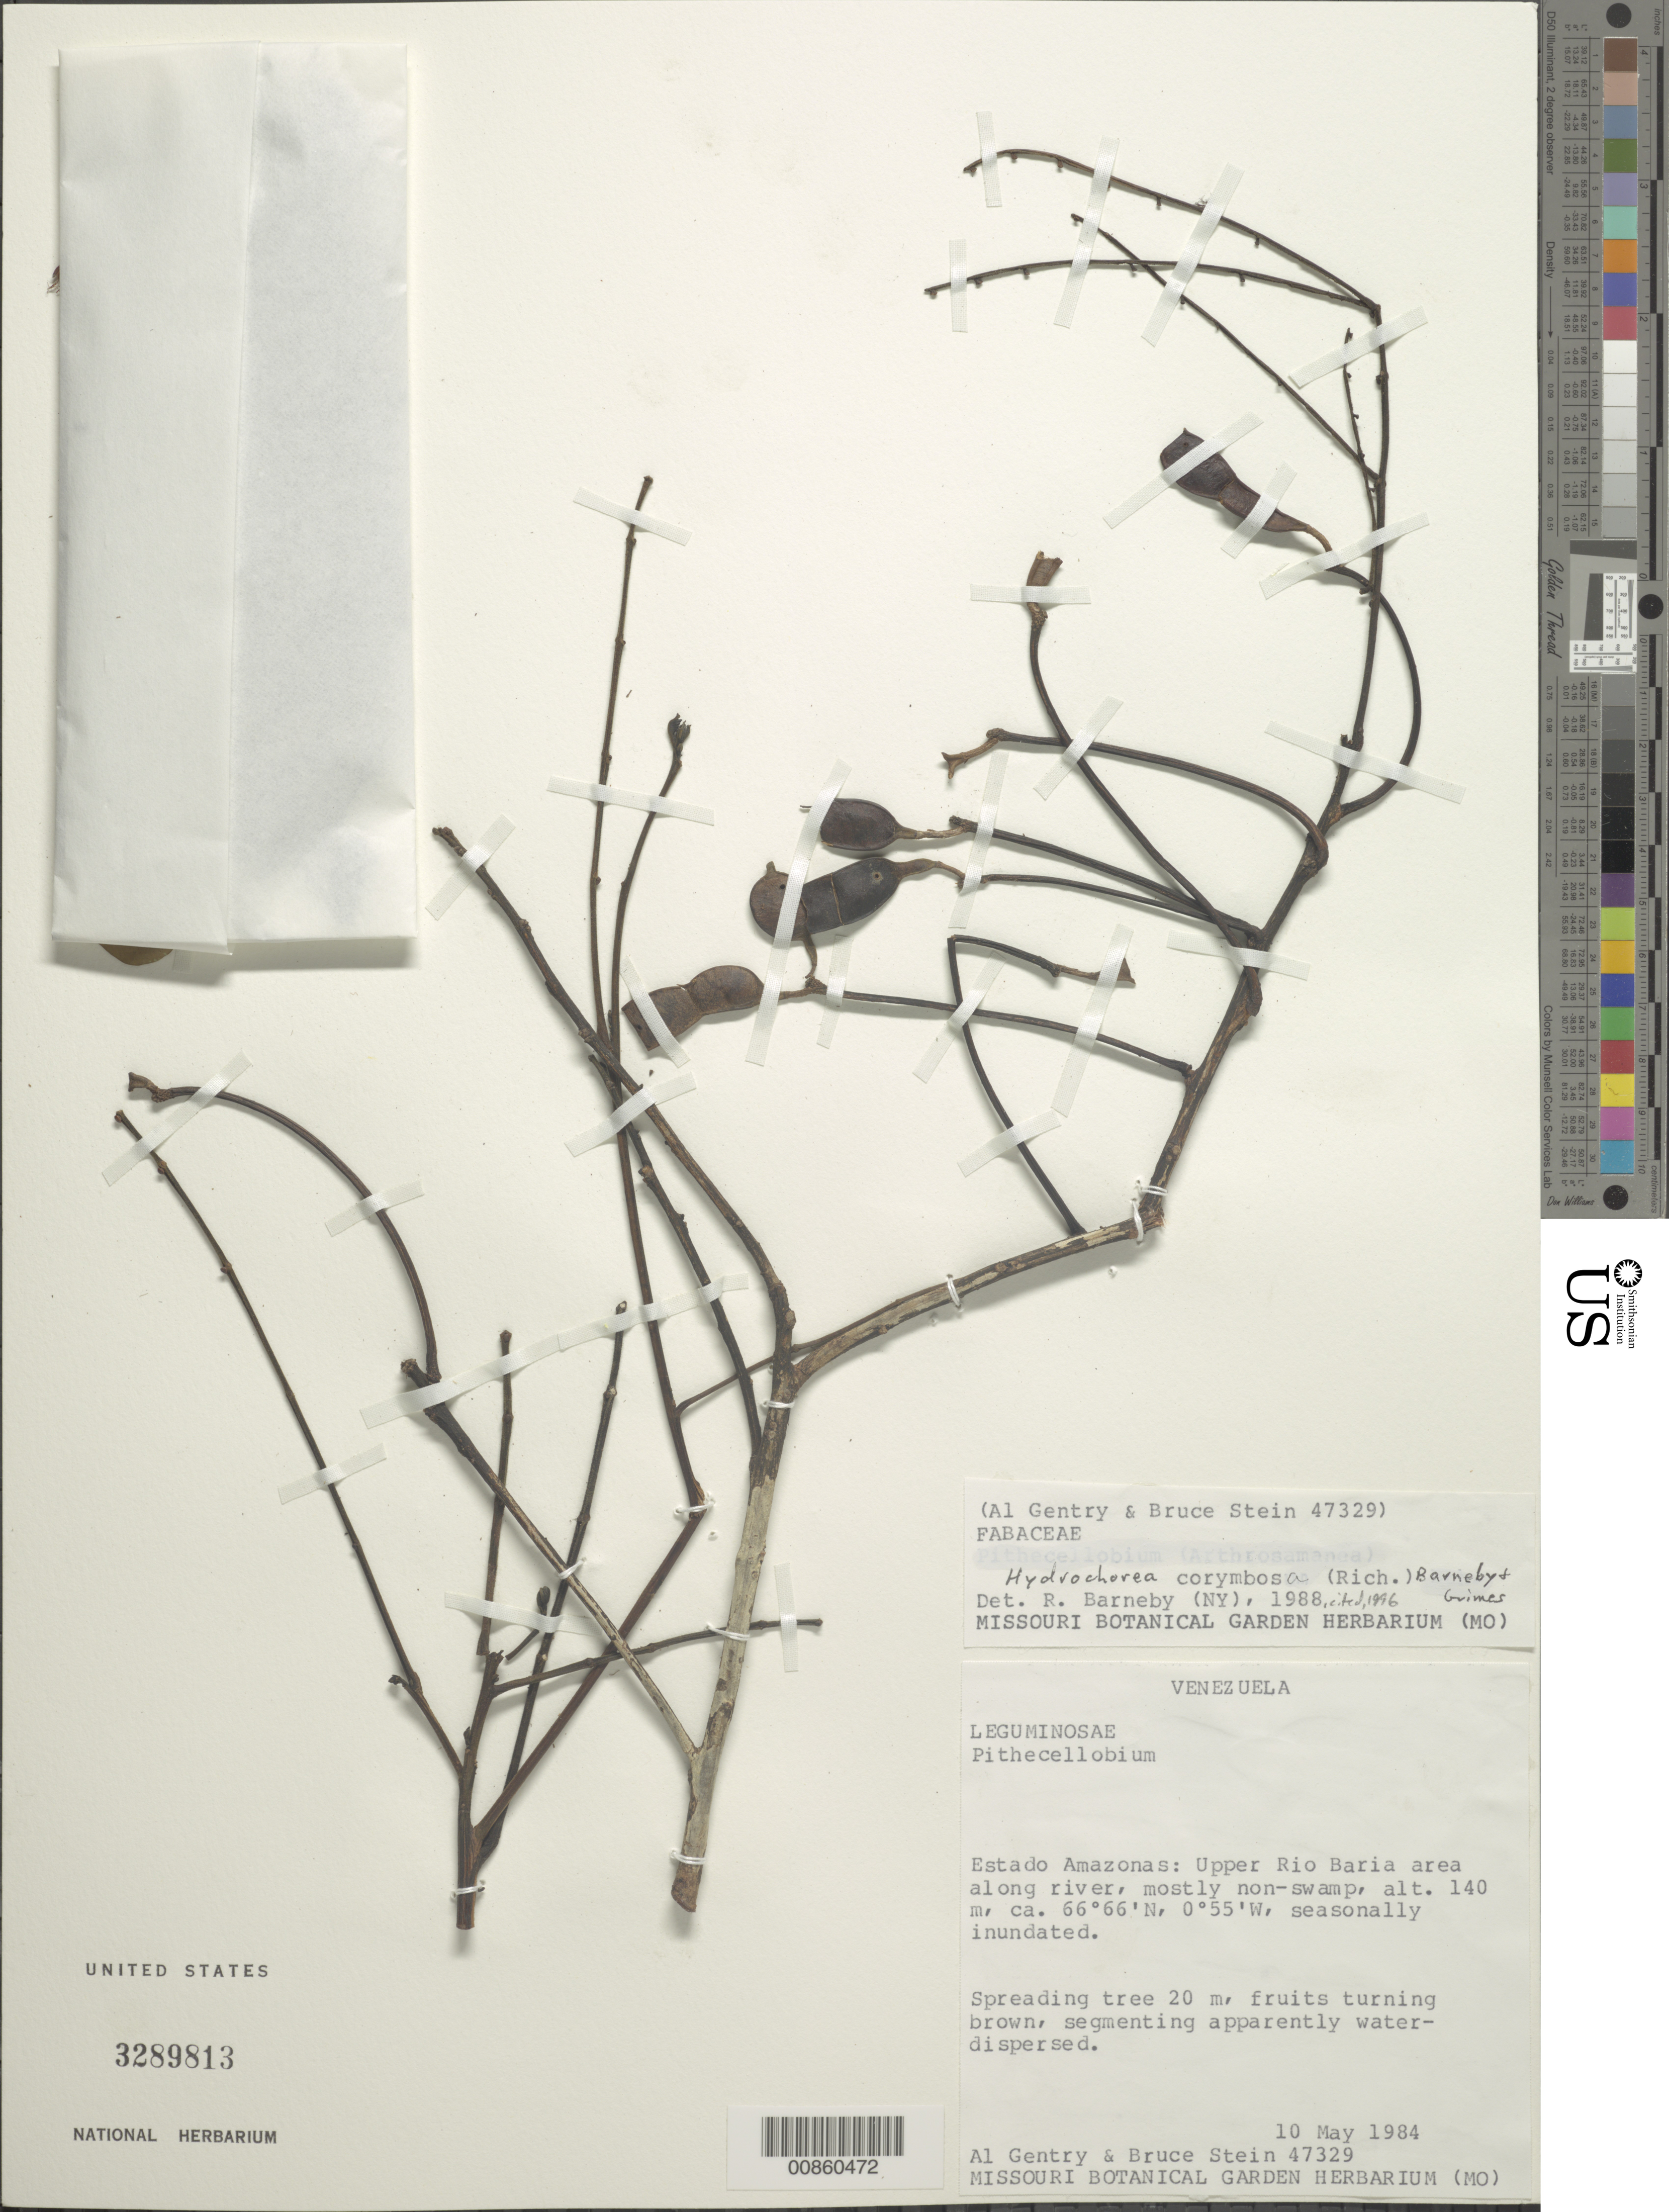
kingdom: Plantae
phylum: Tracheophyta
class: Magnoliopsida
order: Fabales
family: Fabaceae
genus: Hydrochorea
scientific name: Hydrochorea corymbosa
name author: (Rich.) Barneby & J.W. Grimes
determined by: Barneby, Rupert C., (NY)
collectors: A. H. Gentry & B. Stein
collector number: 47329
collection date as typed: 10-May-84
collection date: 1984-05-10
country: Venezuela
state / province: Amazonas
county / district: Río Negro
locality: Río Baria, upper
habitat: Along river, mostly non-swamp; seasonally inundated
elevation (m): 140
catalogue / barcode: US 3289813